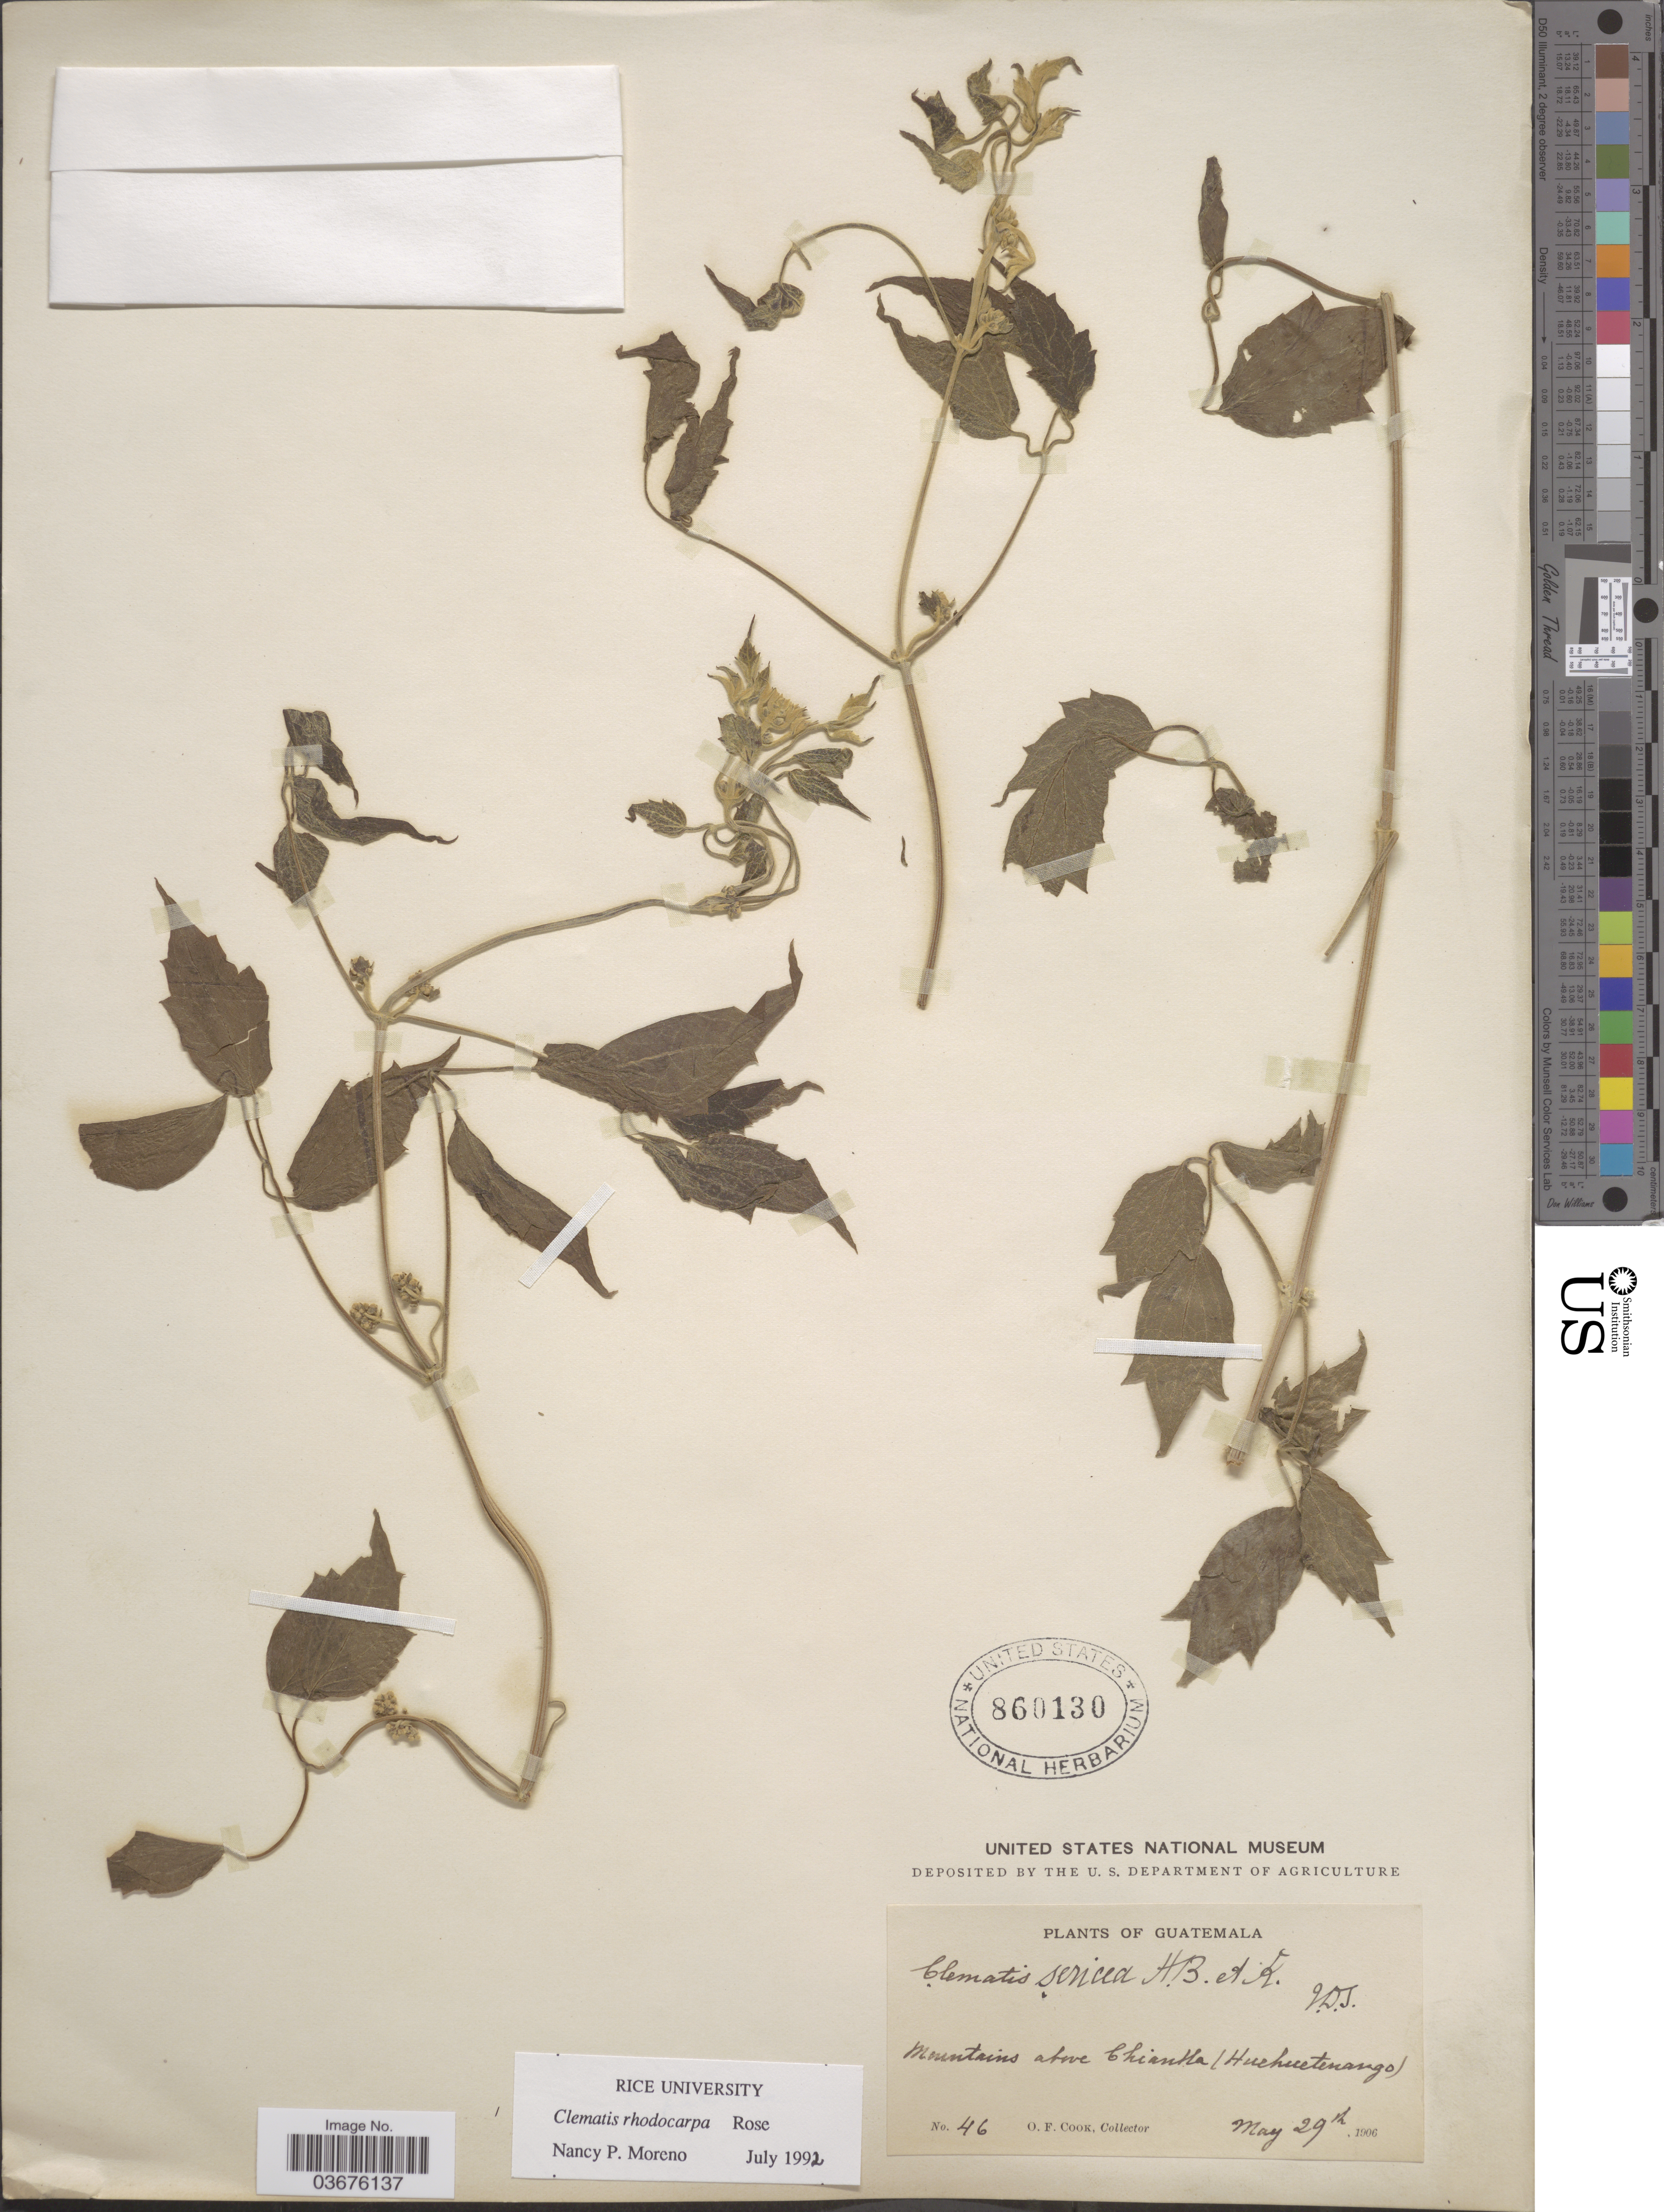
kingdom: Plantae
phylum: Tracheophyta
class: Magnoliopsida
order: Ranunculales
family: Ranunculaceae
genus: Clematis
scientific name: Clematis rhodocarpa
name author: Rose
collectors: O. F. Cook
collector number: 46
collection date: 1906-05-29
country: Guatemala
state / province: Huehuetenango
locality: Mountains above Chiantla.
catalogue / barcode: US 860130